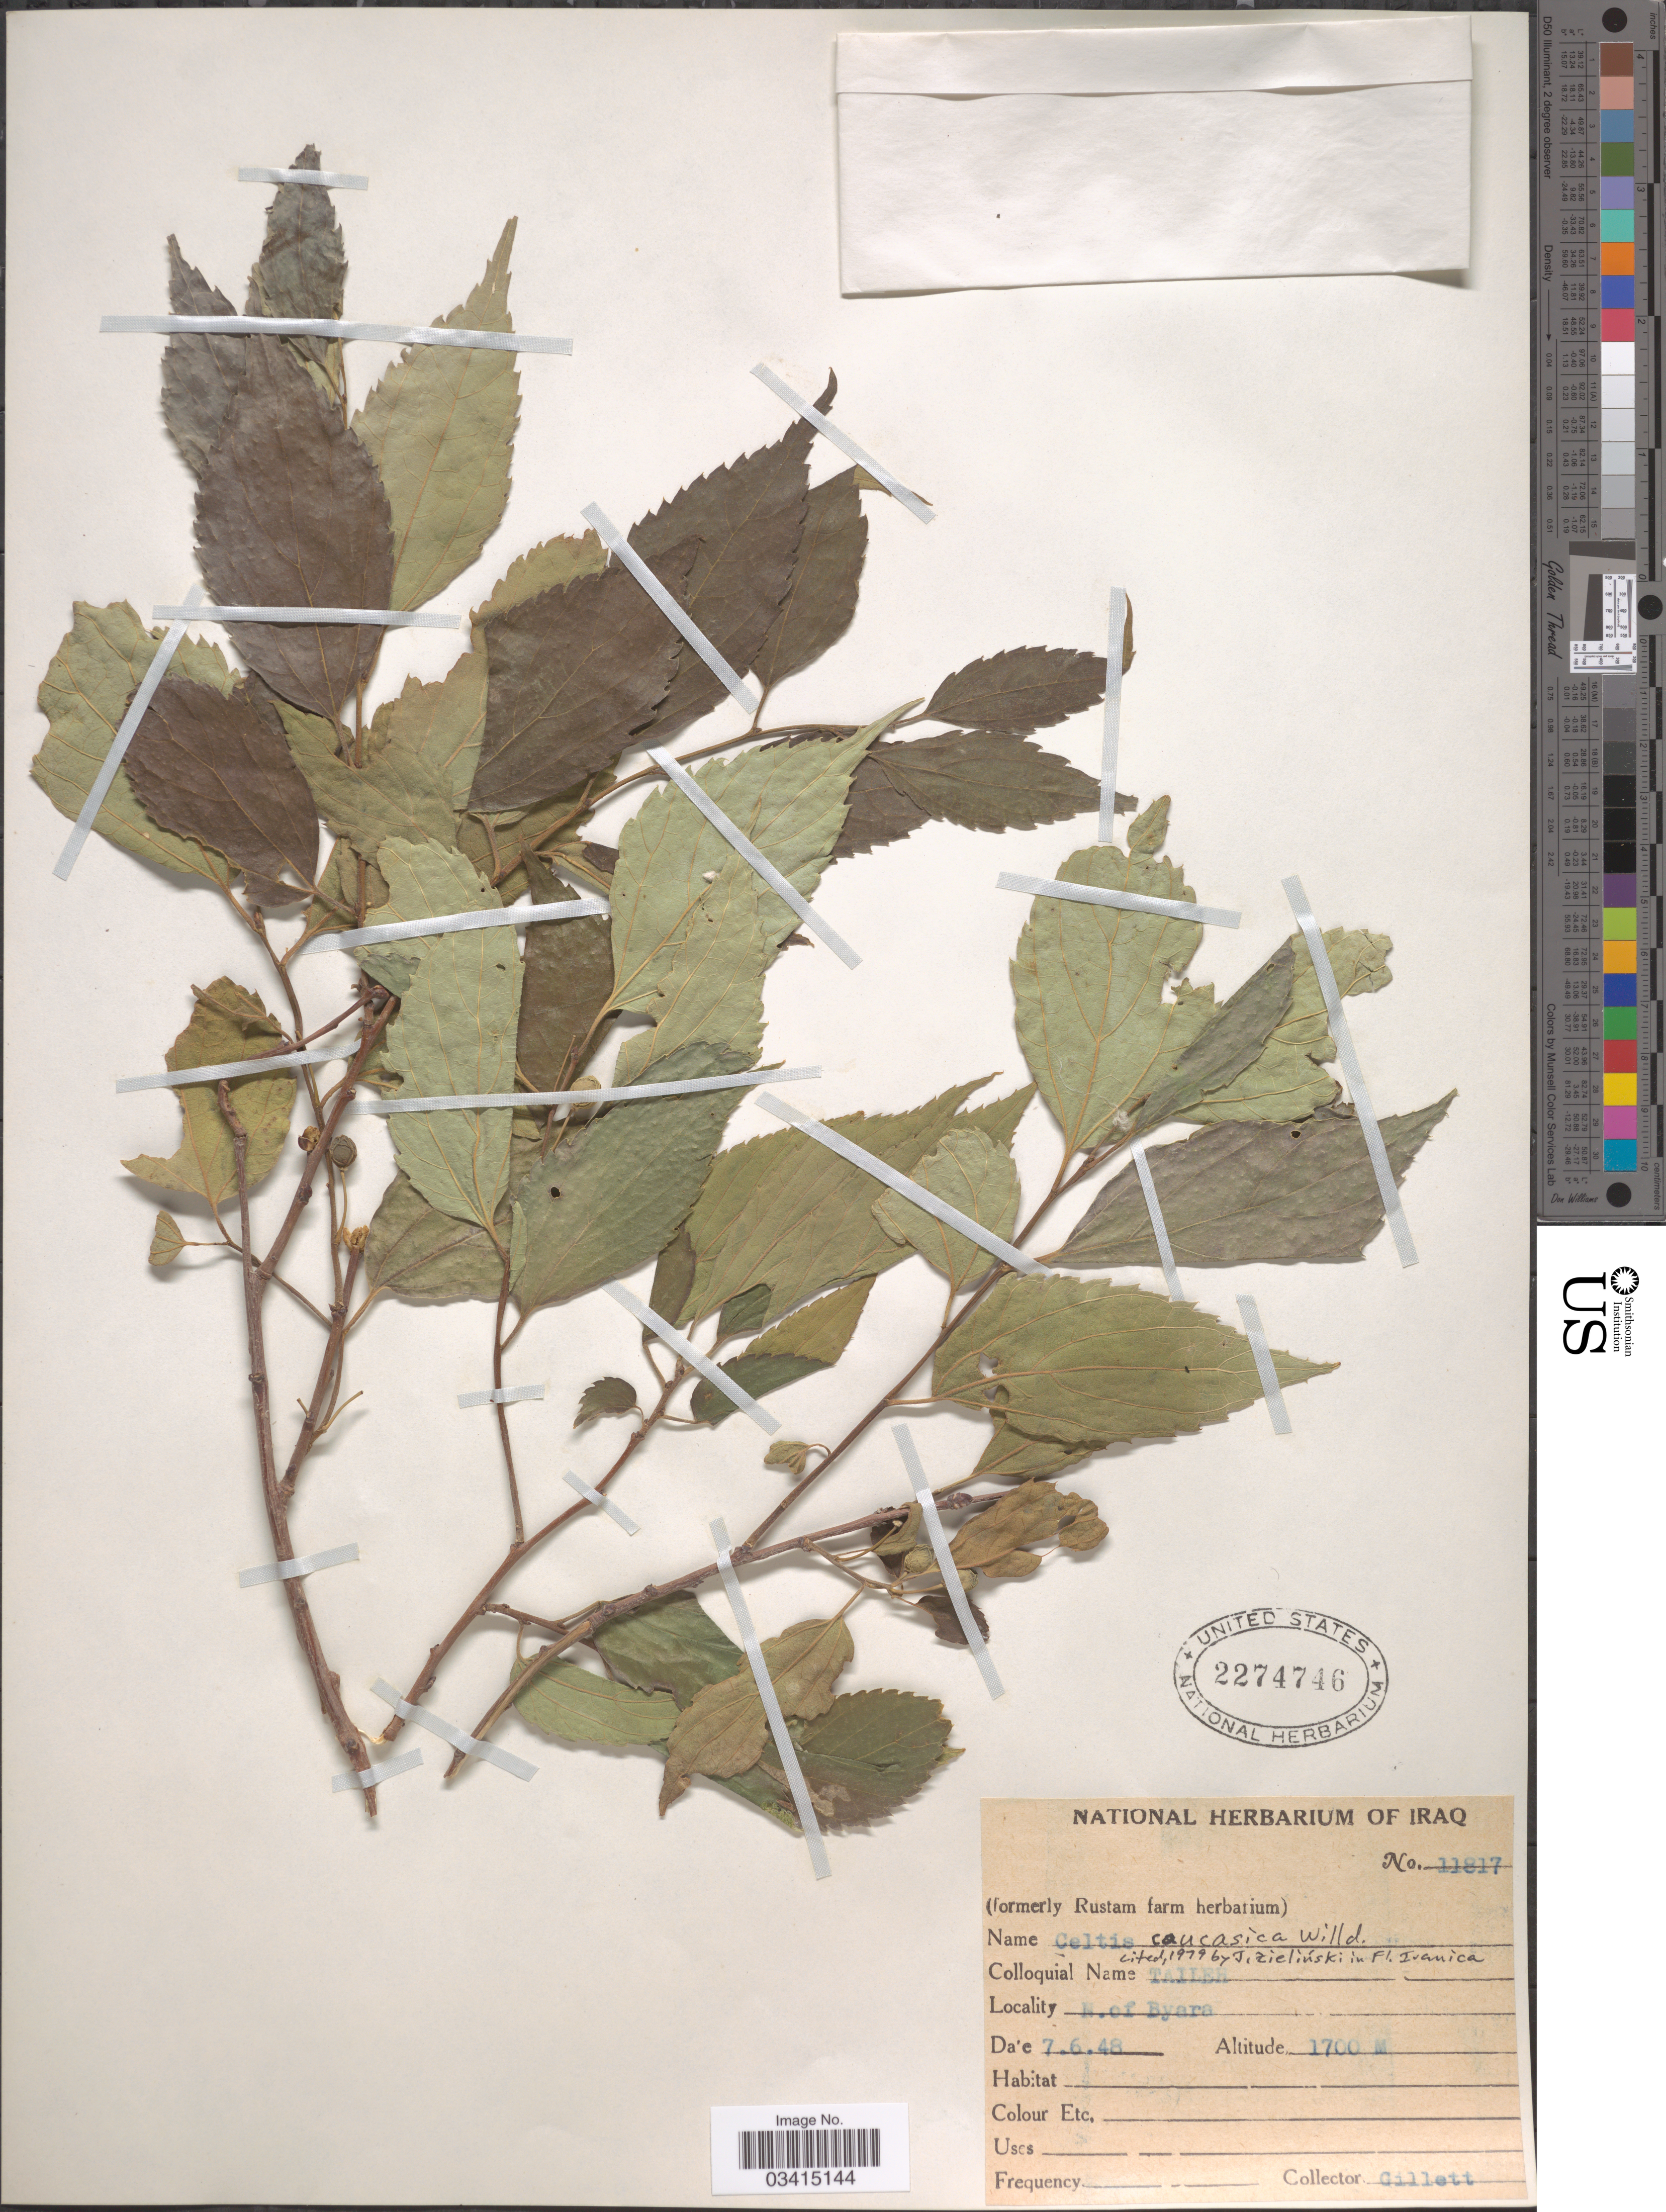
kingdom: Plantae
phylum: Tracheophyta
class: Magnoliopsida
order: Rosales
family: Cannabaceae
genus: Celtis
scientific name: Celtis caucasica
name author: Willd.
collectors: Gillett, --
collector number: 11817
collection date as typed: Transcribed d/m/y: 7/6/48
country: Iraq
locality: N. of Byara.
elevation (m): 1700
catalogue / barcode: US 2274746